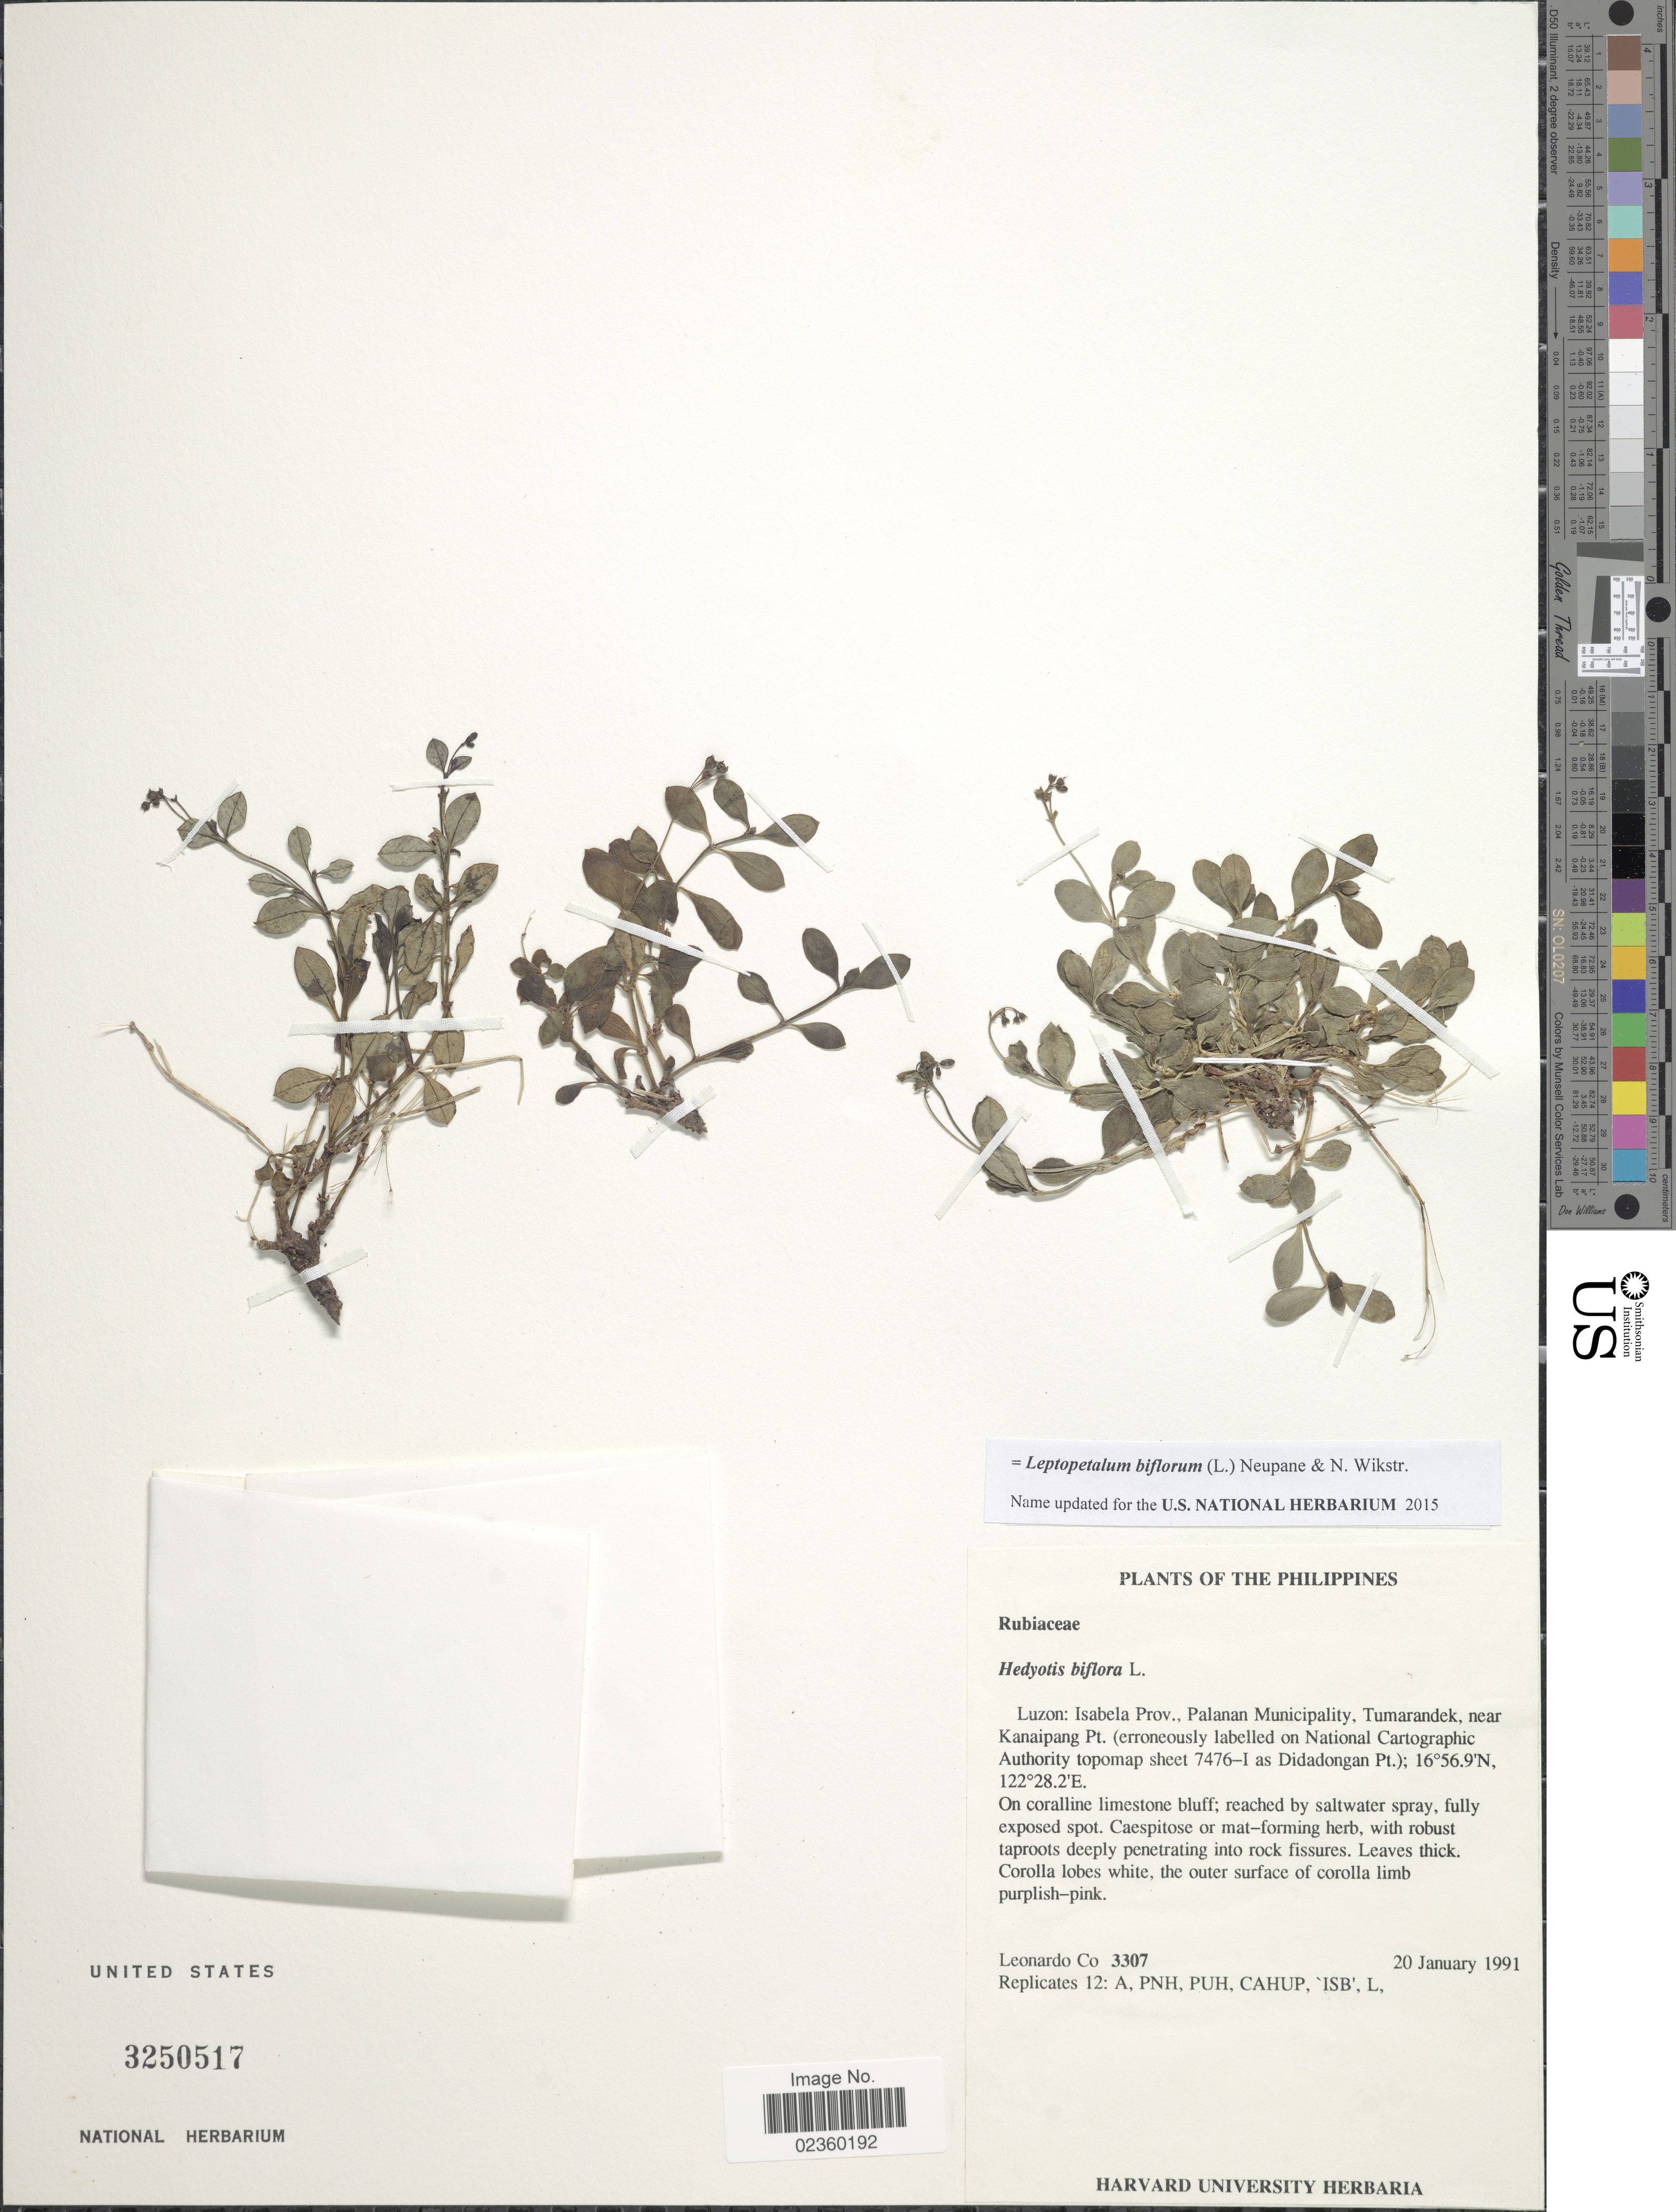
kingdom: Plantae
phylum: Tracheophyta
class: Magnoliopsida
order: Gentianales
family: Rubiaceae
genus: Leptopetalum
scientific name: Leptopetalum biflorum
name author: (L.) Neupane & N. Wikstr.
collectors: L. Co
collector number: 3307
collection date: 1991-01-20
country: Philippines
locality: Luzon: Isabela Prov., Palanan Municipality, Tumarandek, near Kanaipang Pt (erroneously labelled on National Cartographic Authority topomap sheet 7476-I as Didadongan Pt)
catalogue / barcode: US 3250517